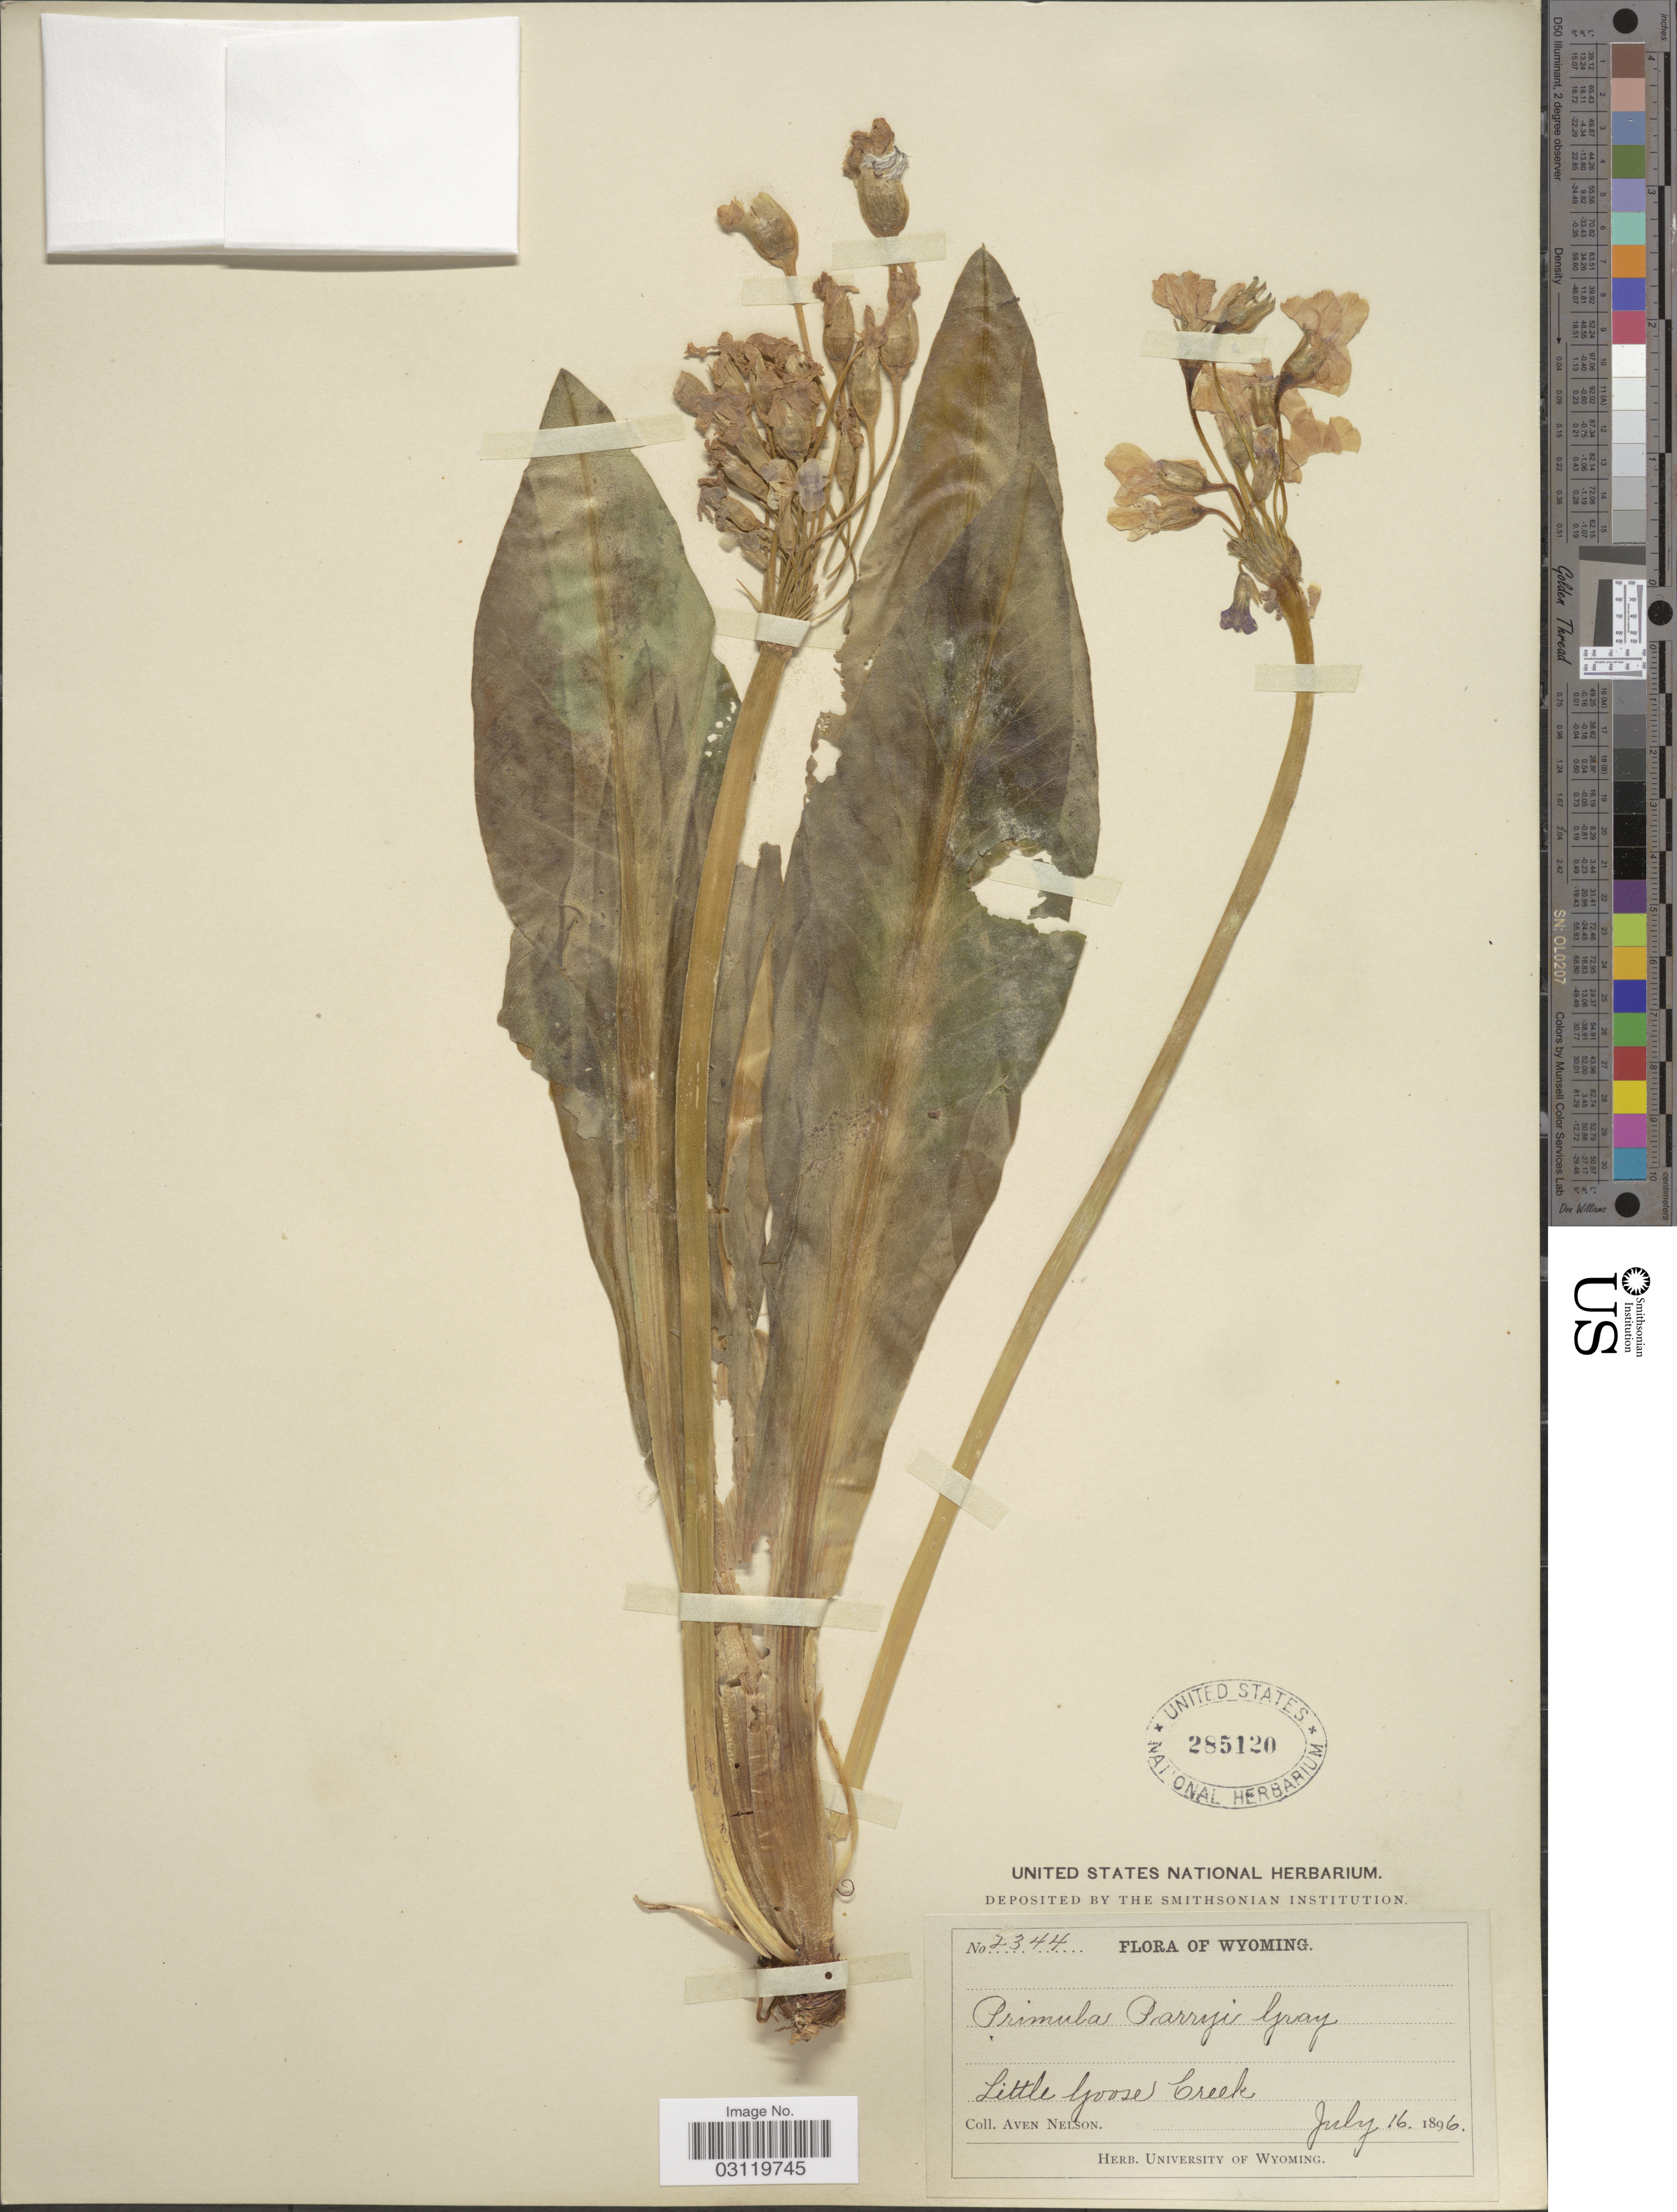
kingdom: Plantae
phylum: Tracheophyta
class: Magnoliopsida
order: Ericales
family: Primulaceae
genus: Primula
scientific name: Primula parryi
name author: A. Gray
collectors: A. Nelson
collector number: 2344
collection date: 1896-07-16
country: United States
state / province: Wyoming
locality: Little Goose Creek.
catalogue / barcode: US 285120